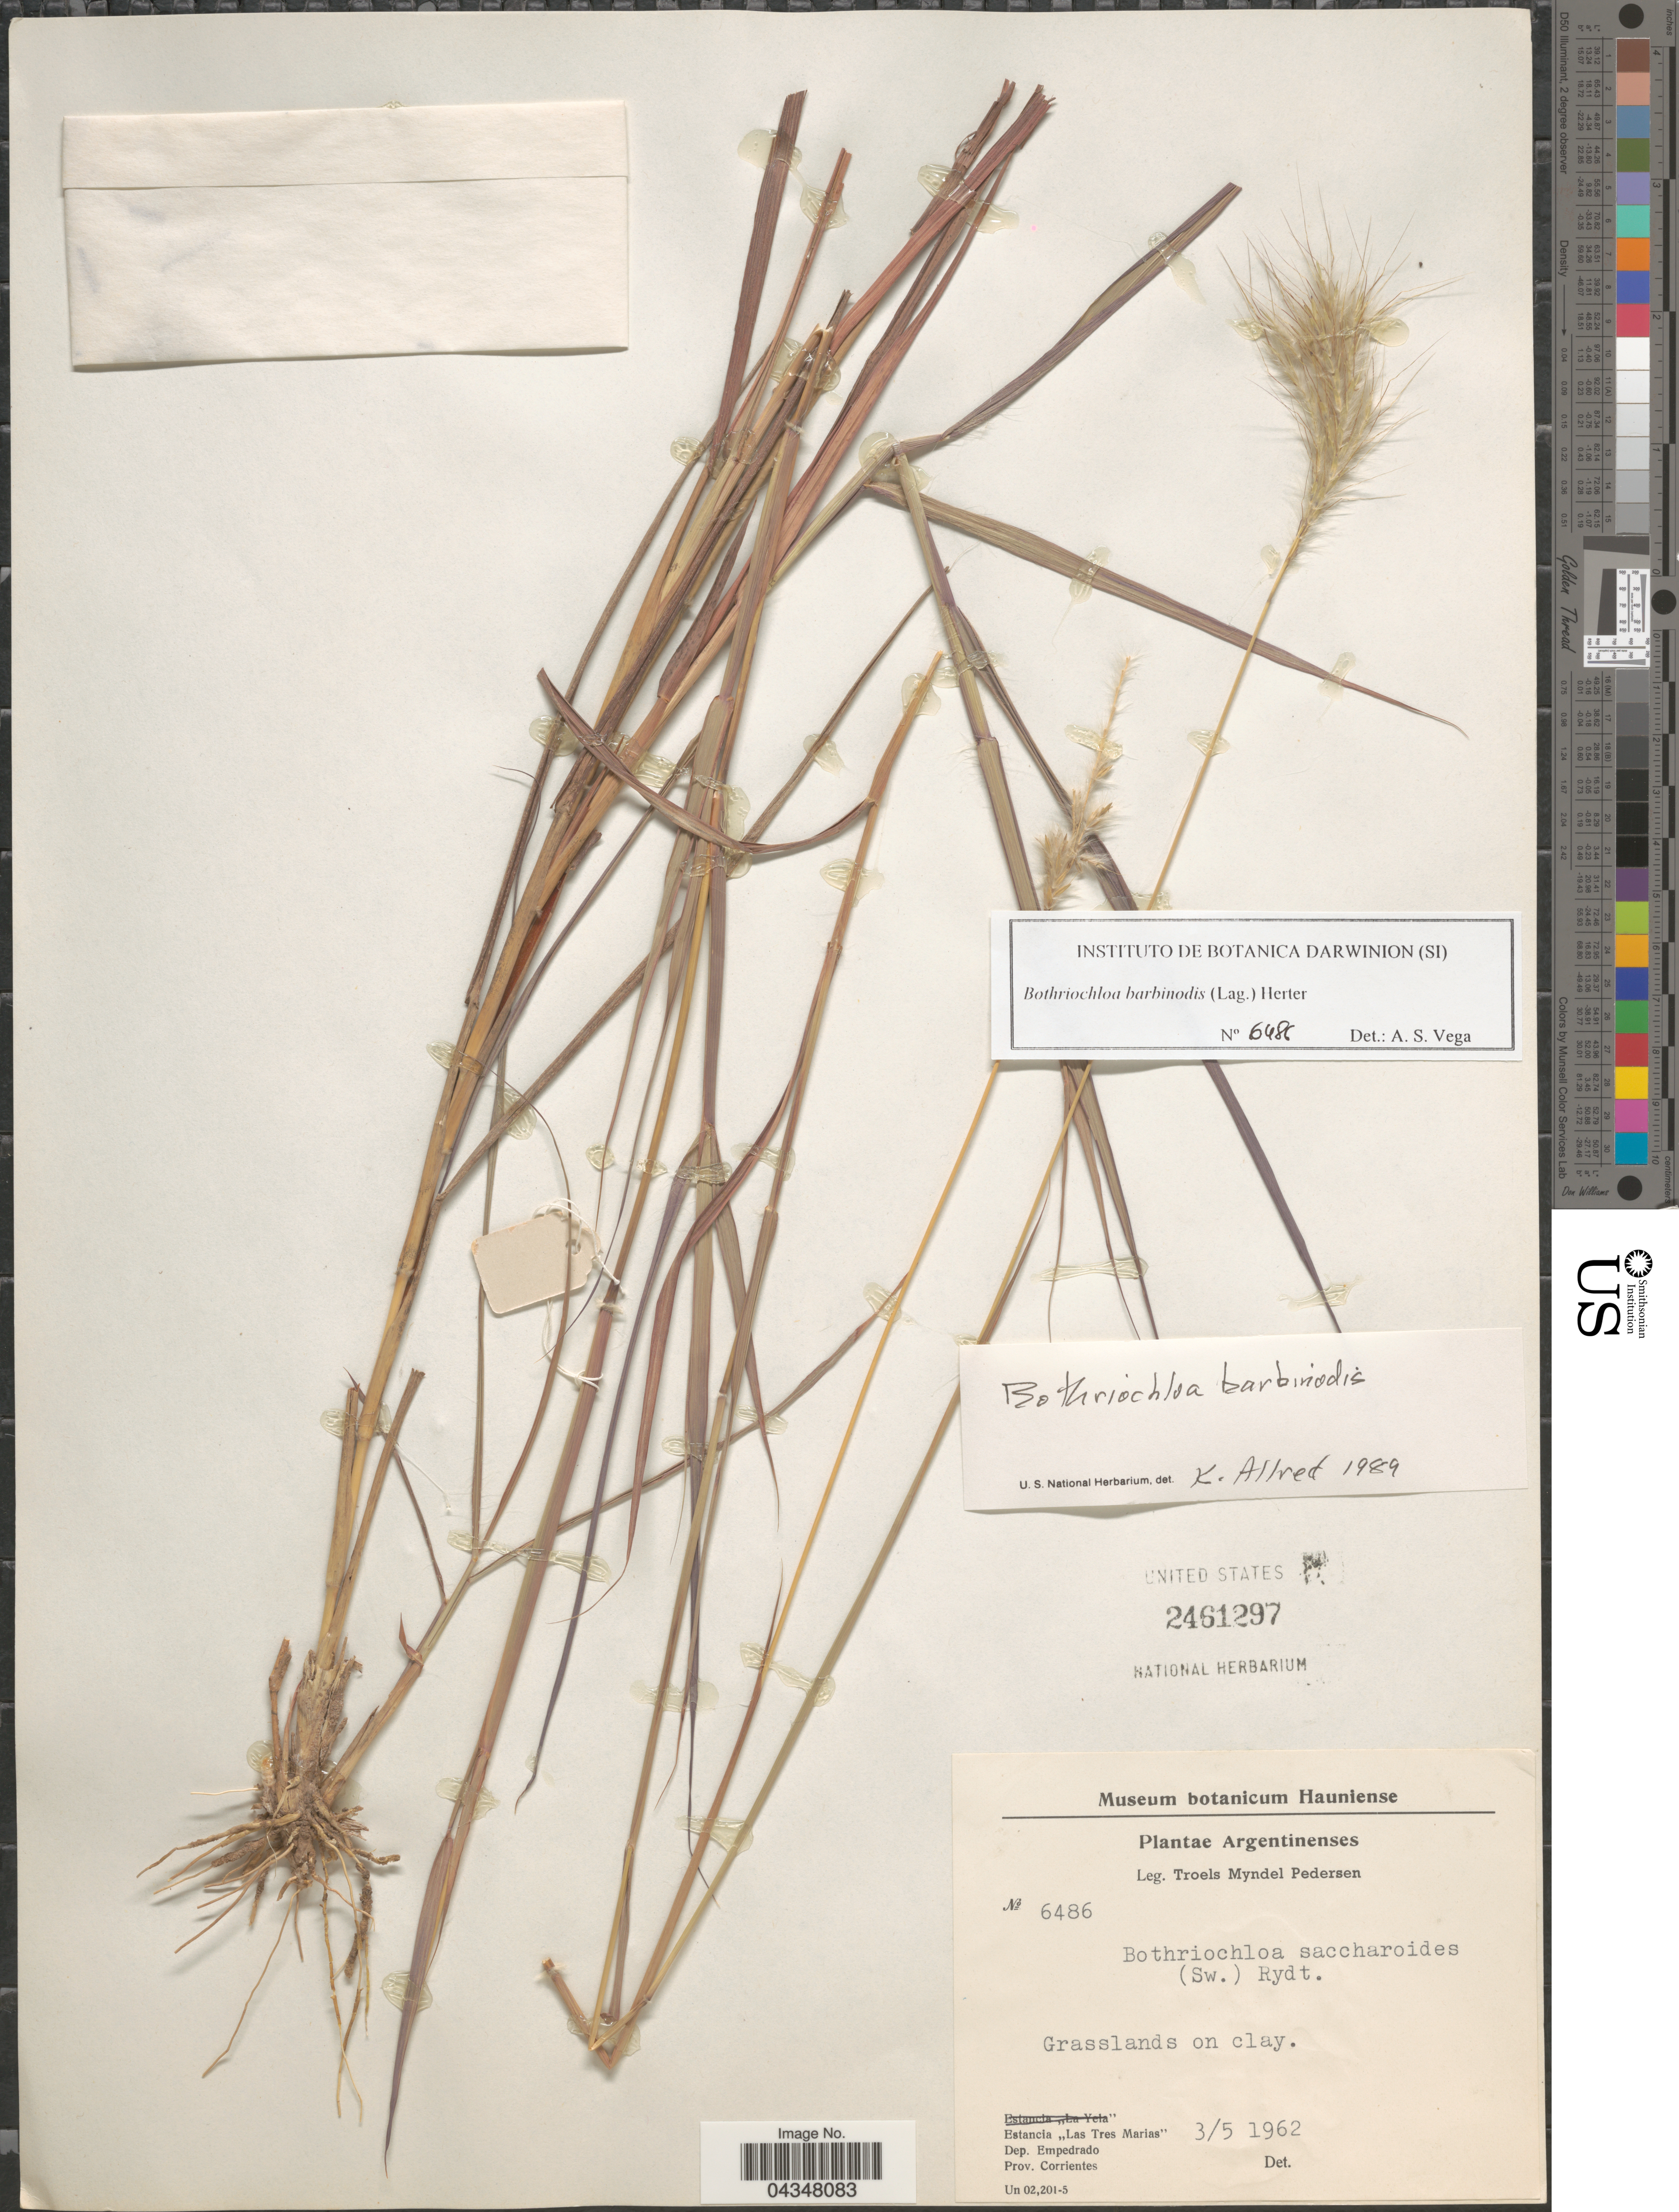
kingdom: Plantae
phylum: Tracheophyta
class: Liliopsida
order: Poales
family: Poaceae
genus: Bothriochloa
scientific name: Bothriochloa barbinodis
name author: (Lag.) Herter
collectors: T. Pederson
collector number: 6486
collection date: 1962-05-03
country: Argentina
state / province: Corrientes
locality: Estancia "Las Tres Marias". Dep. Empedrado.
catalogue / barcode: US 2461297